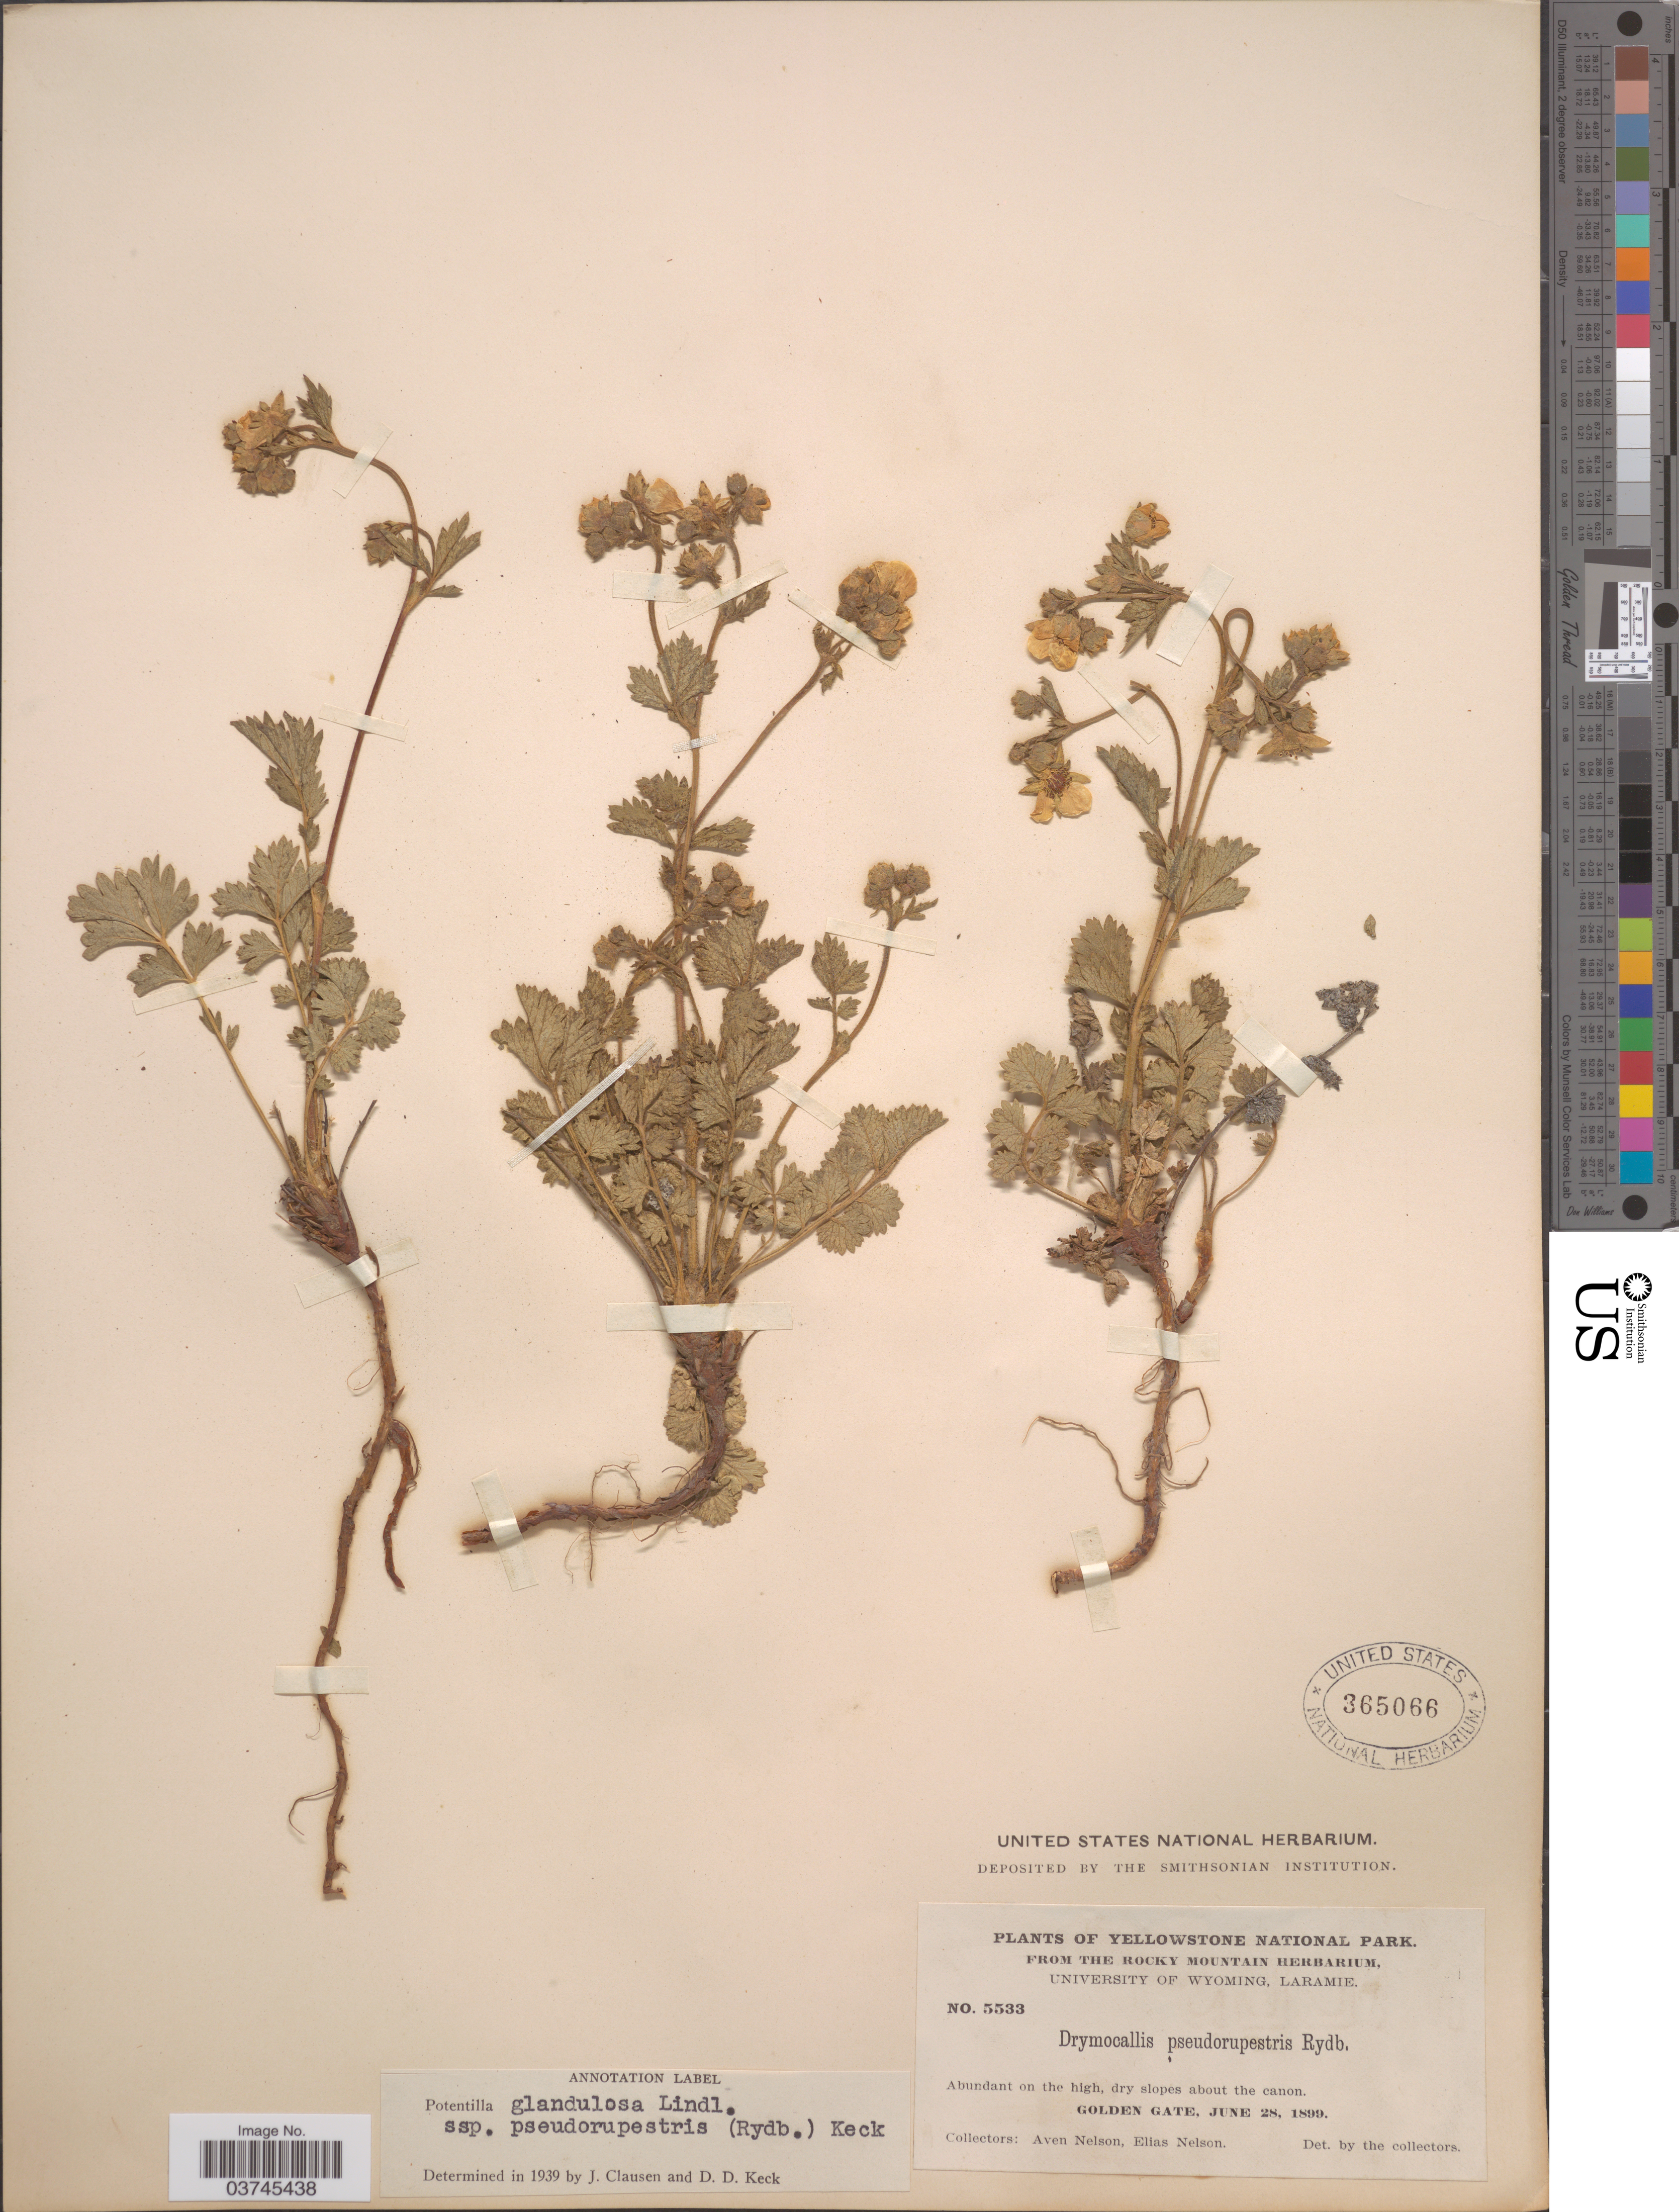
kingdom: Plantae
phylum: Tracheophyta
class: Magnoliopsida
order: Rosales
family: Rosaceae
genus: Drymocallis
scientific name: Drymocallis pseudorupestris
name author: (Rydb.) Rydb.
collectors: A. Nelson & E. Nelson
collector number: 5533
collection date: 1899-06-28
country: United States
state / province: Wyoming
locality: Yellowstone National Park. Golden Gate.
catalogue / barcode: US 365066